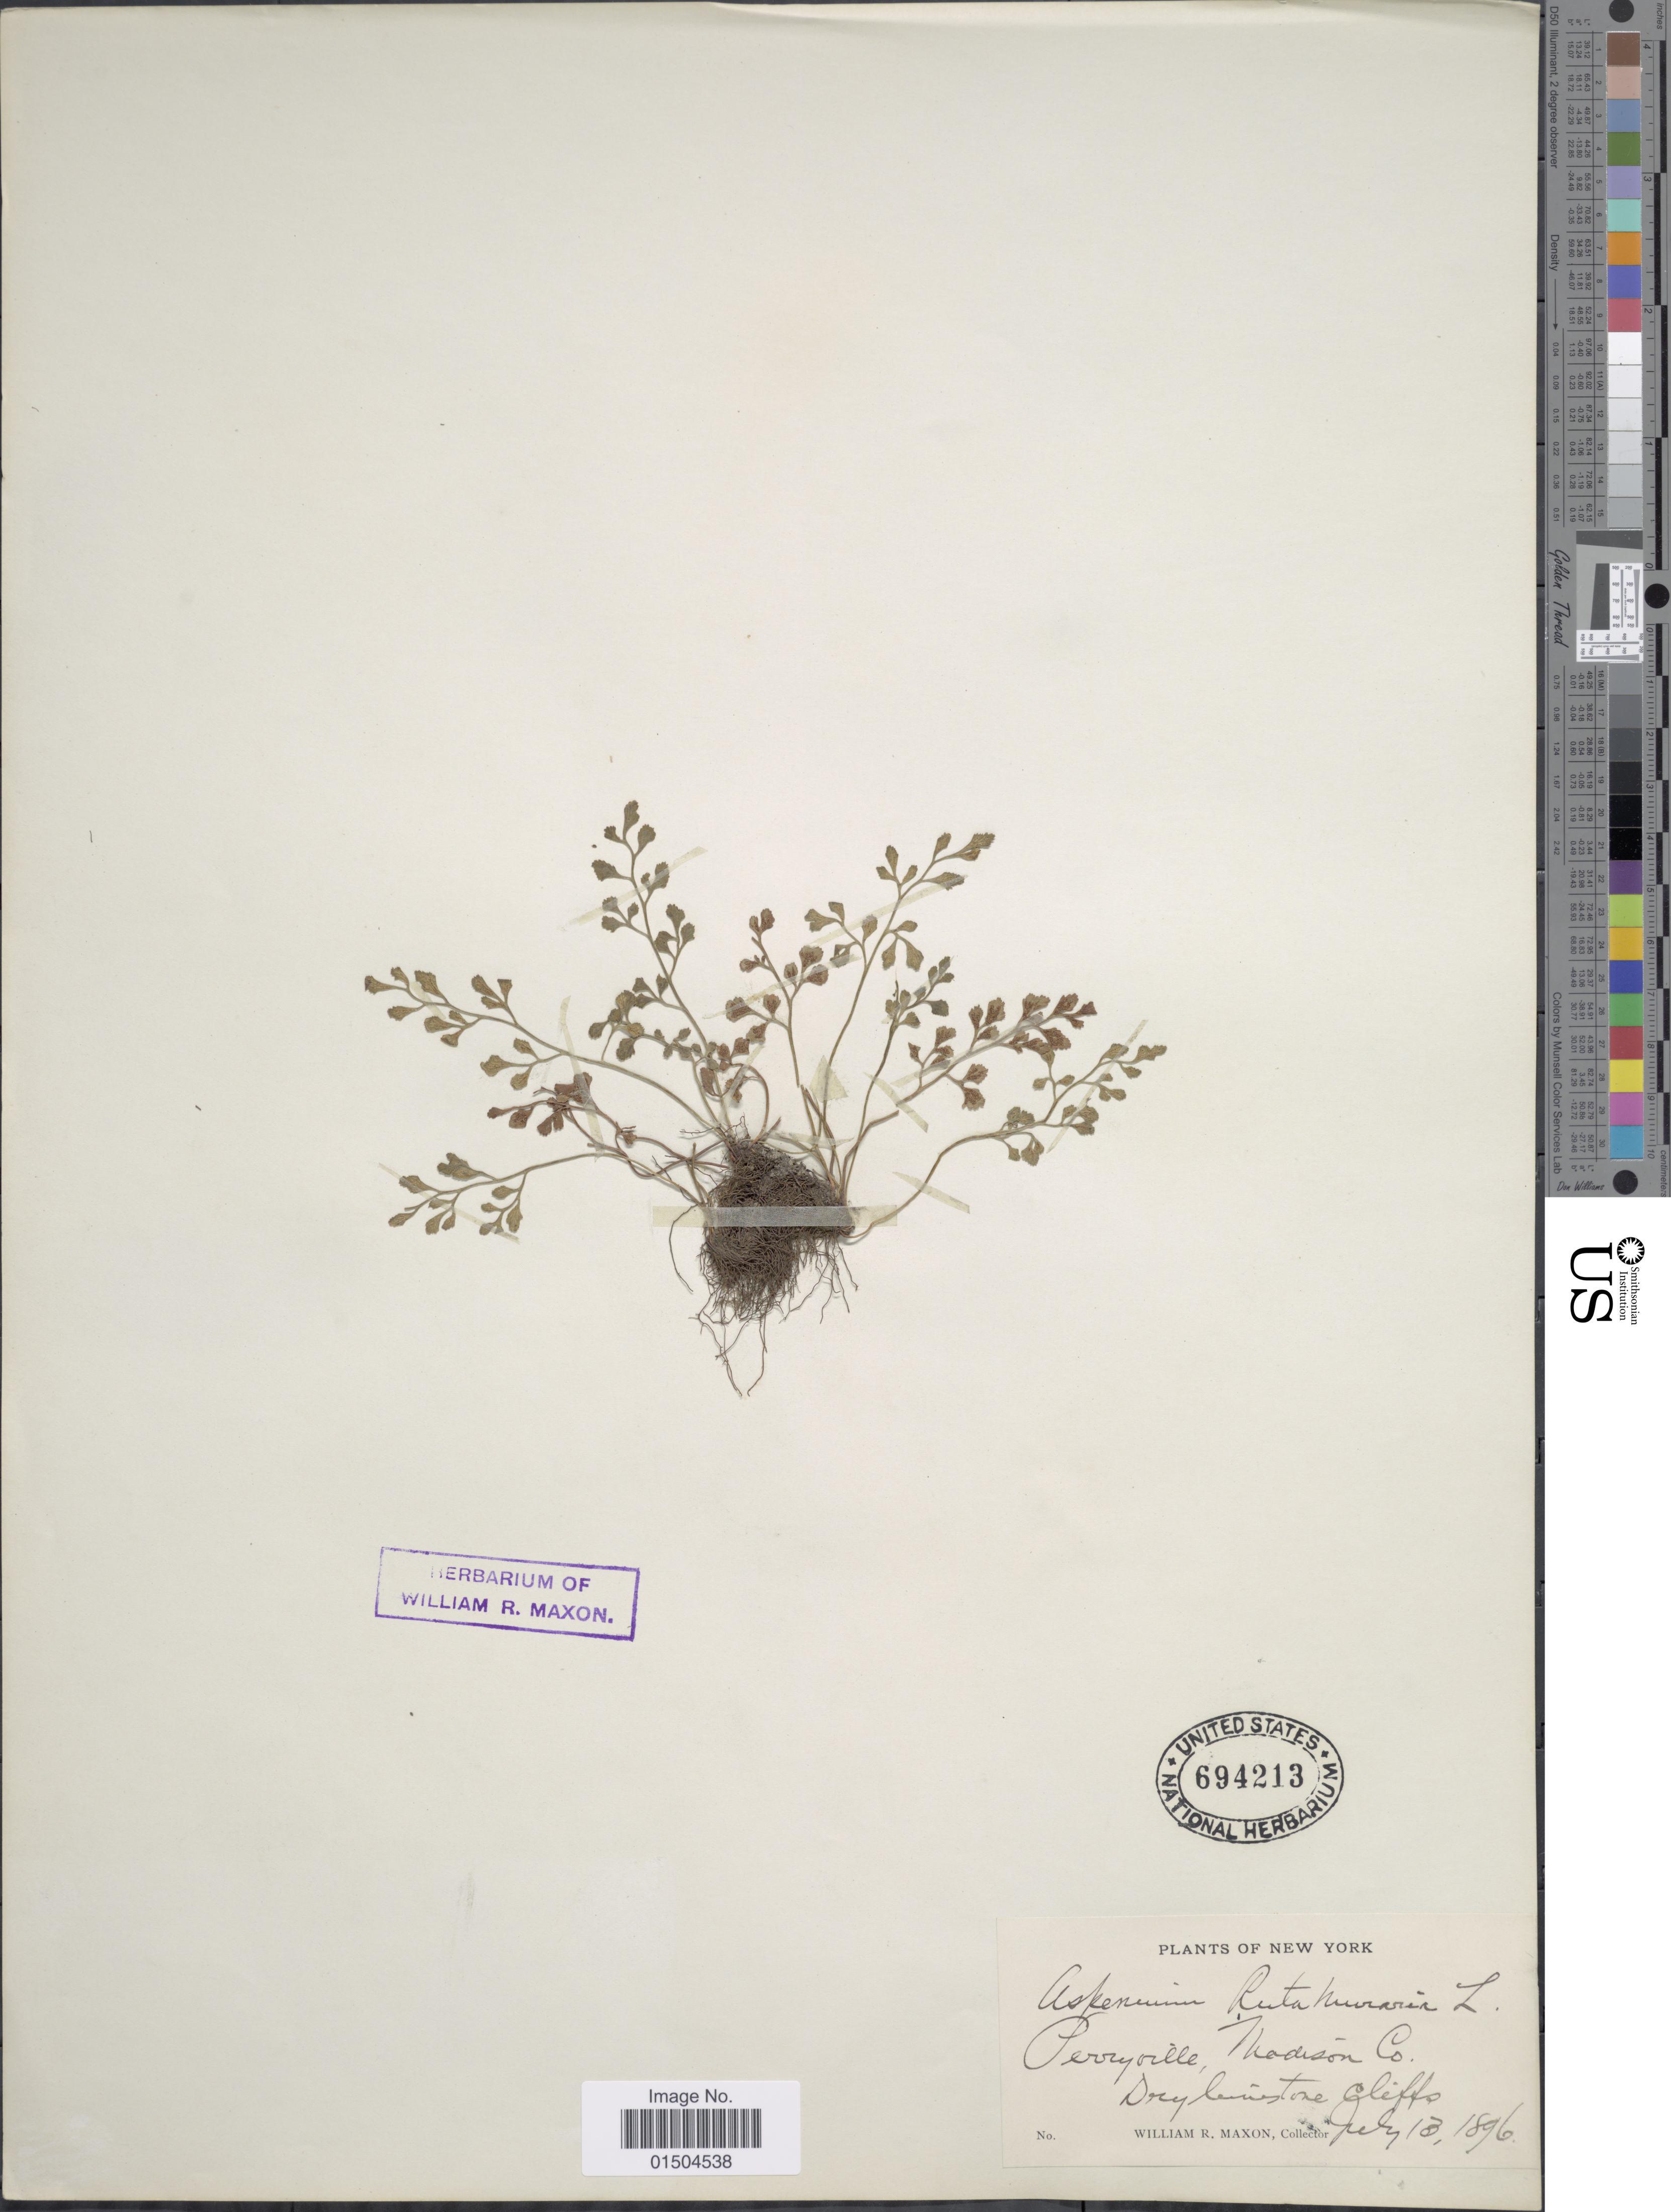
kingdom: Plantae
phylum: Tracheophyta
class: Polypodiopsida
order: Polypodiales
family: Aspleniaceae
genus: Asplenium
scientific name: Asplenium ruta-muraria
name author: L.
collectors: W. R. Maxon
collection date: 1896-07-13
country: United States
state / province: New York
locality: Perryville, Madison Co.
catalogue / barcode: US 694213